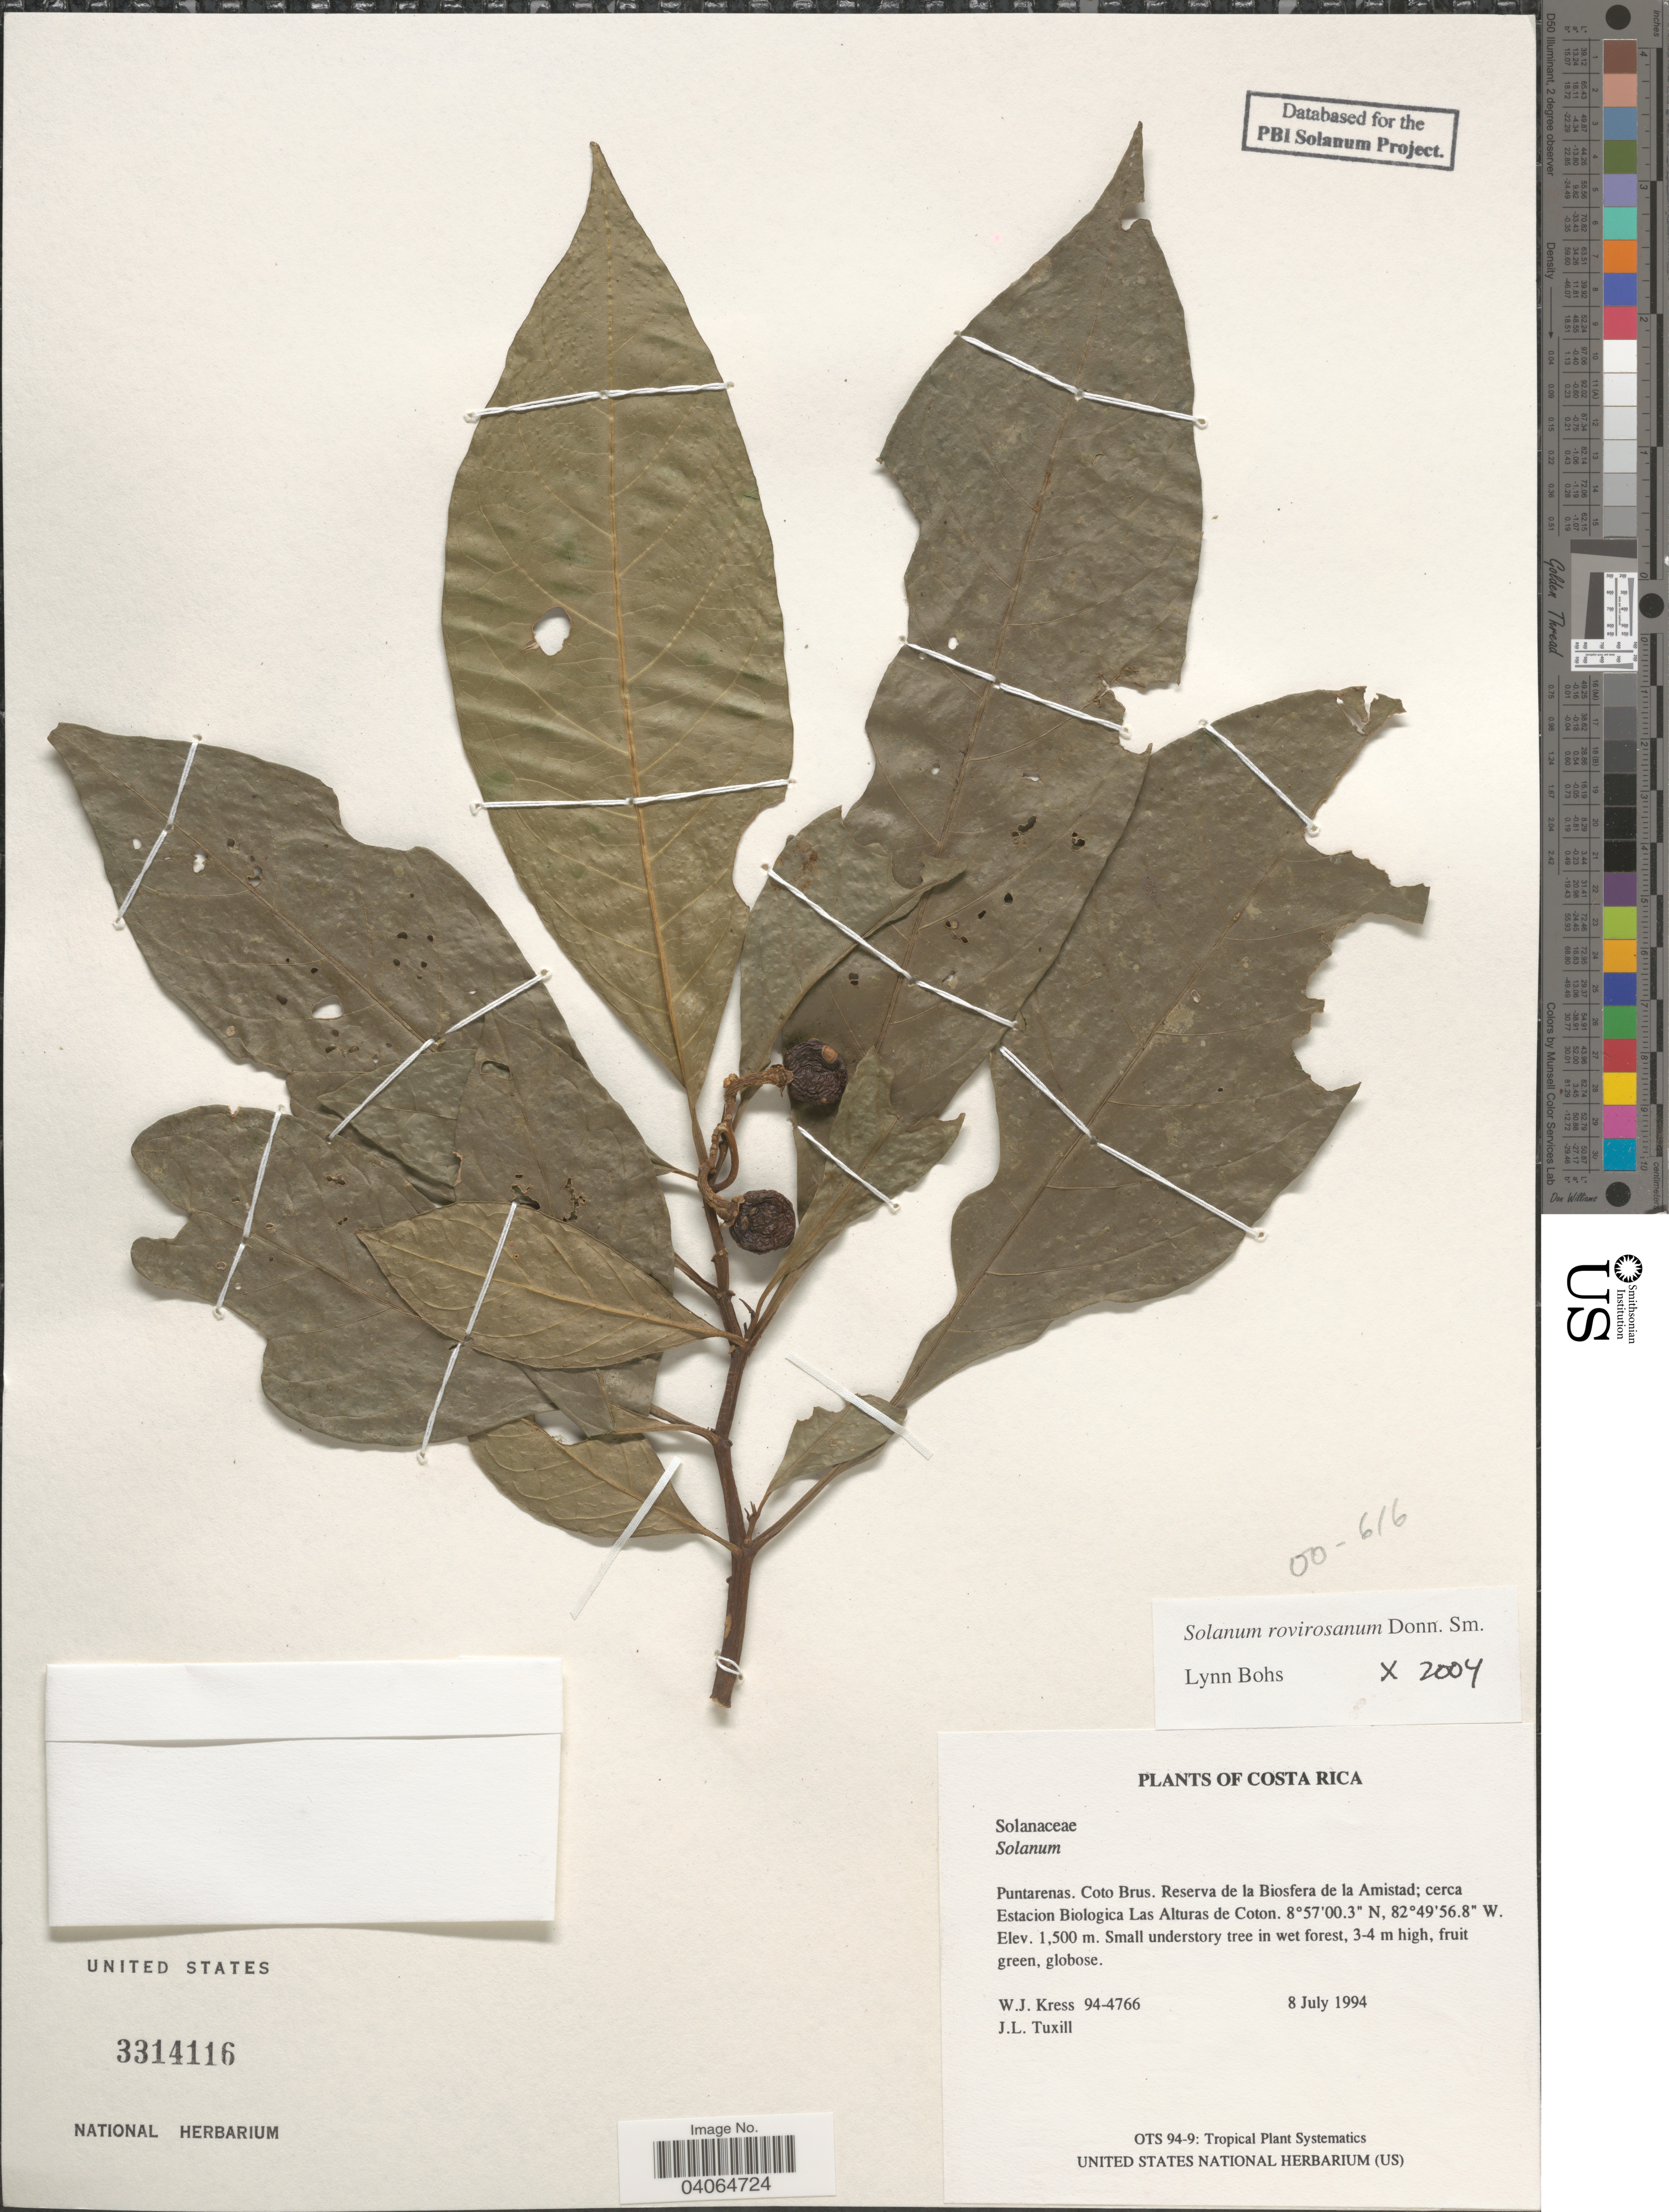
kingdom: Plantae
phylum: Tracheophyta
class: Magnoliopsida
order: Solanales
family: Solanaceae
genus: Solanum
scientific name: Solanum rovirosanum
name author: Donn. Sm.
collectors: W. J. Kress & J. L. Tuxill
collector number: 94-4766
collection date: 1994-07-08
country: Costa Rica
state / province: Puntarenas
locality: Coto Brus. Reserva de la Biosfera de la Amistad; cerca Estacion Biologica Las Alturas de Coton.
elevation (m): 1500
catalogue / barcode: US 3314116